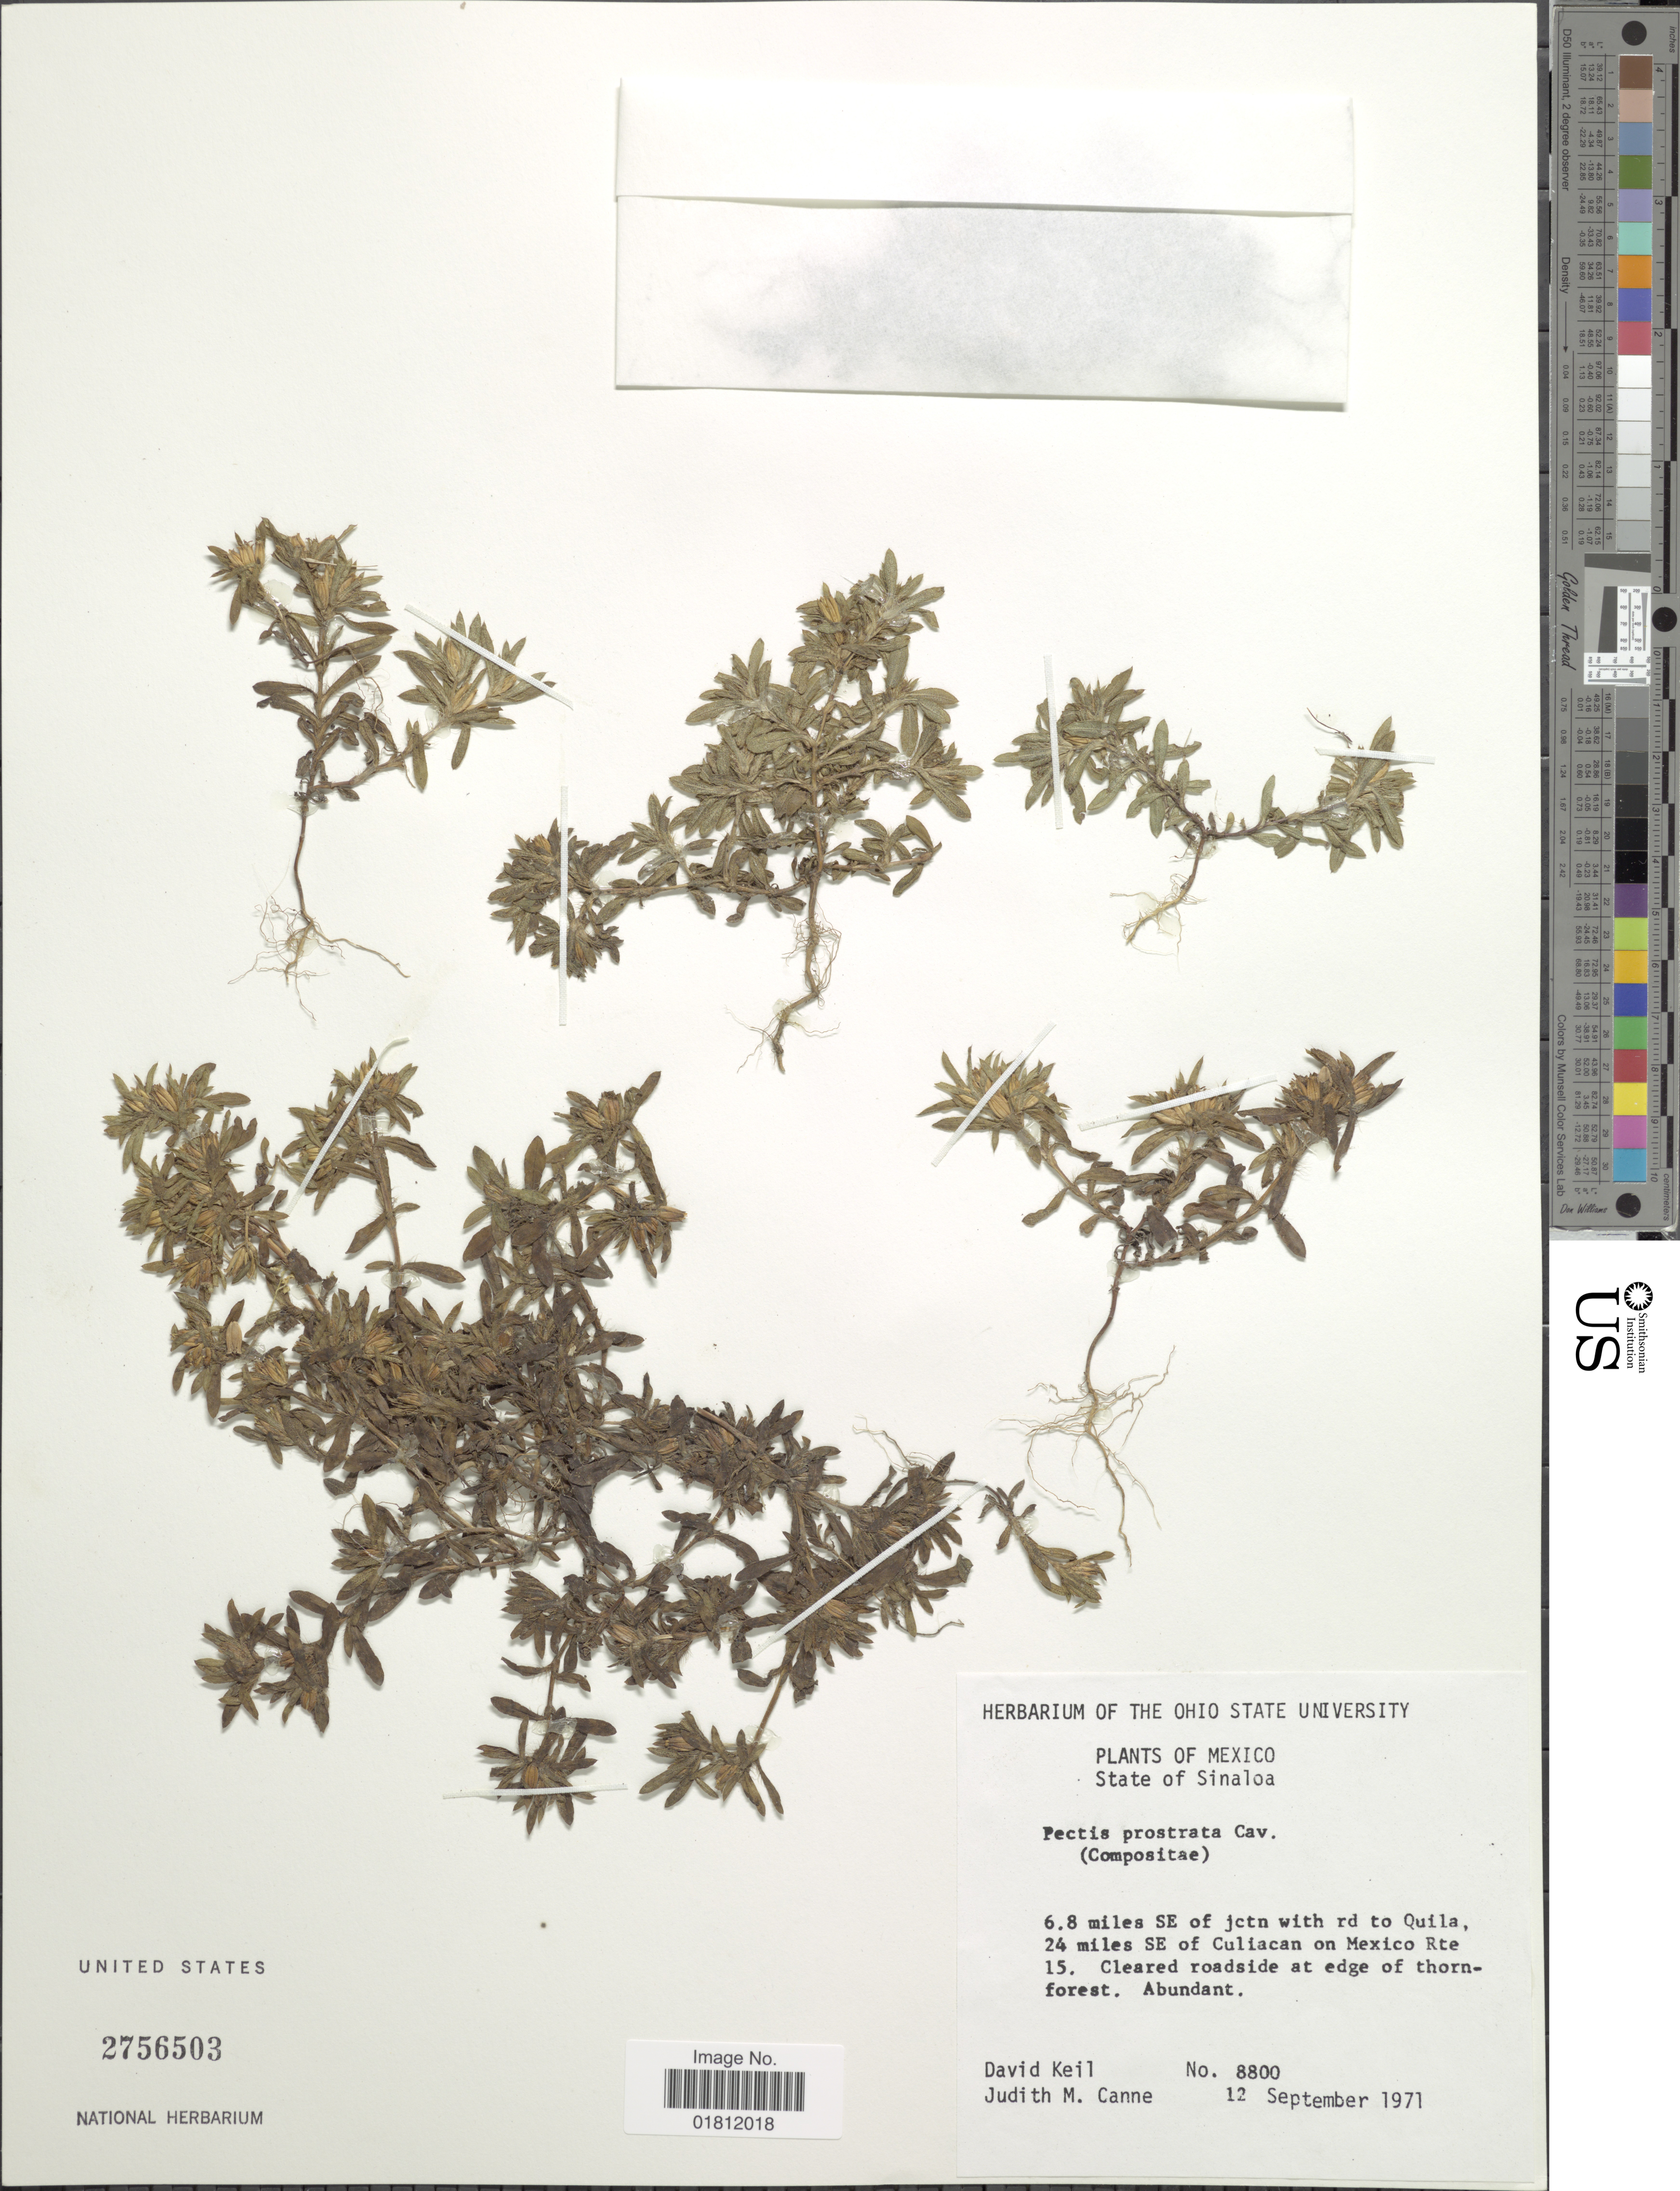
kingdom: Plantae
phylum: Tracheophyta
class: Magnoliopsida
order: Asterales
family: Asteraceae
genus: Pectis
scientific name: Pectis prostrata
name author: Cav.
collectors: D. J. Keil & J. M. Canne-Hilliker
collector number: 8800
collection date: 1971-09-12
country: Mexico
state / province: Sinaloa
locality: State of Sinaloa. 6.8 miles SE jctn with rd to Quila, 24 miles SE of Culiacan on Mexico Rte 15.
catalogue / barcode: US 2756503